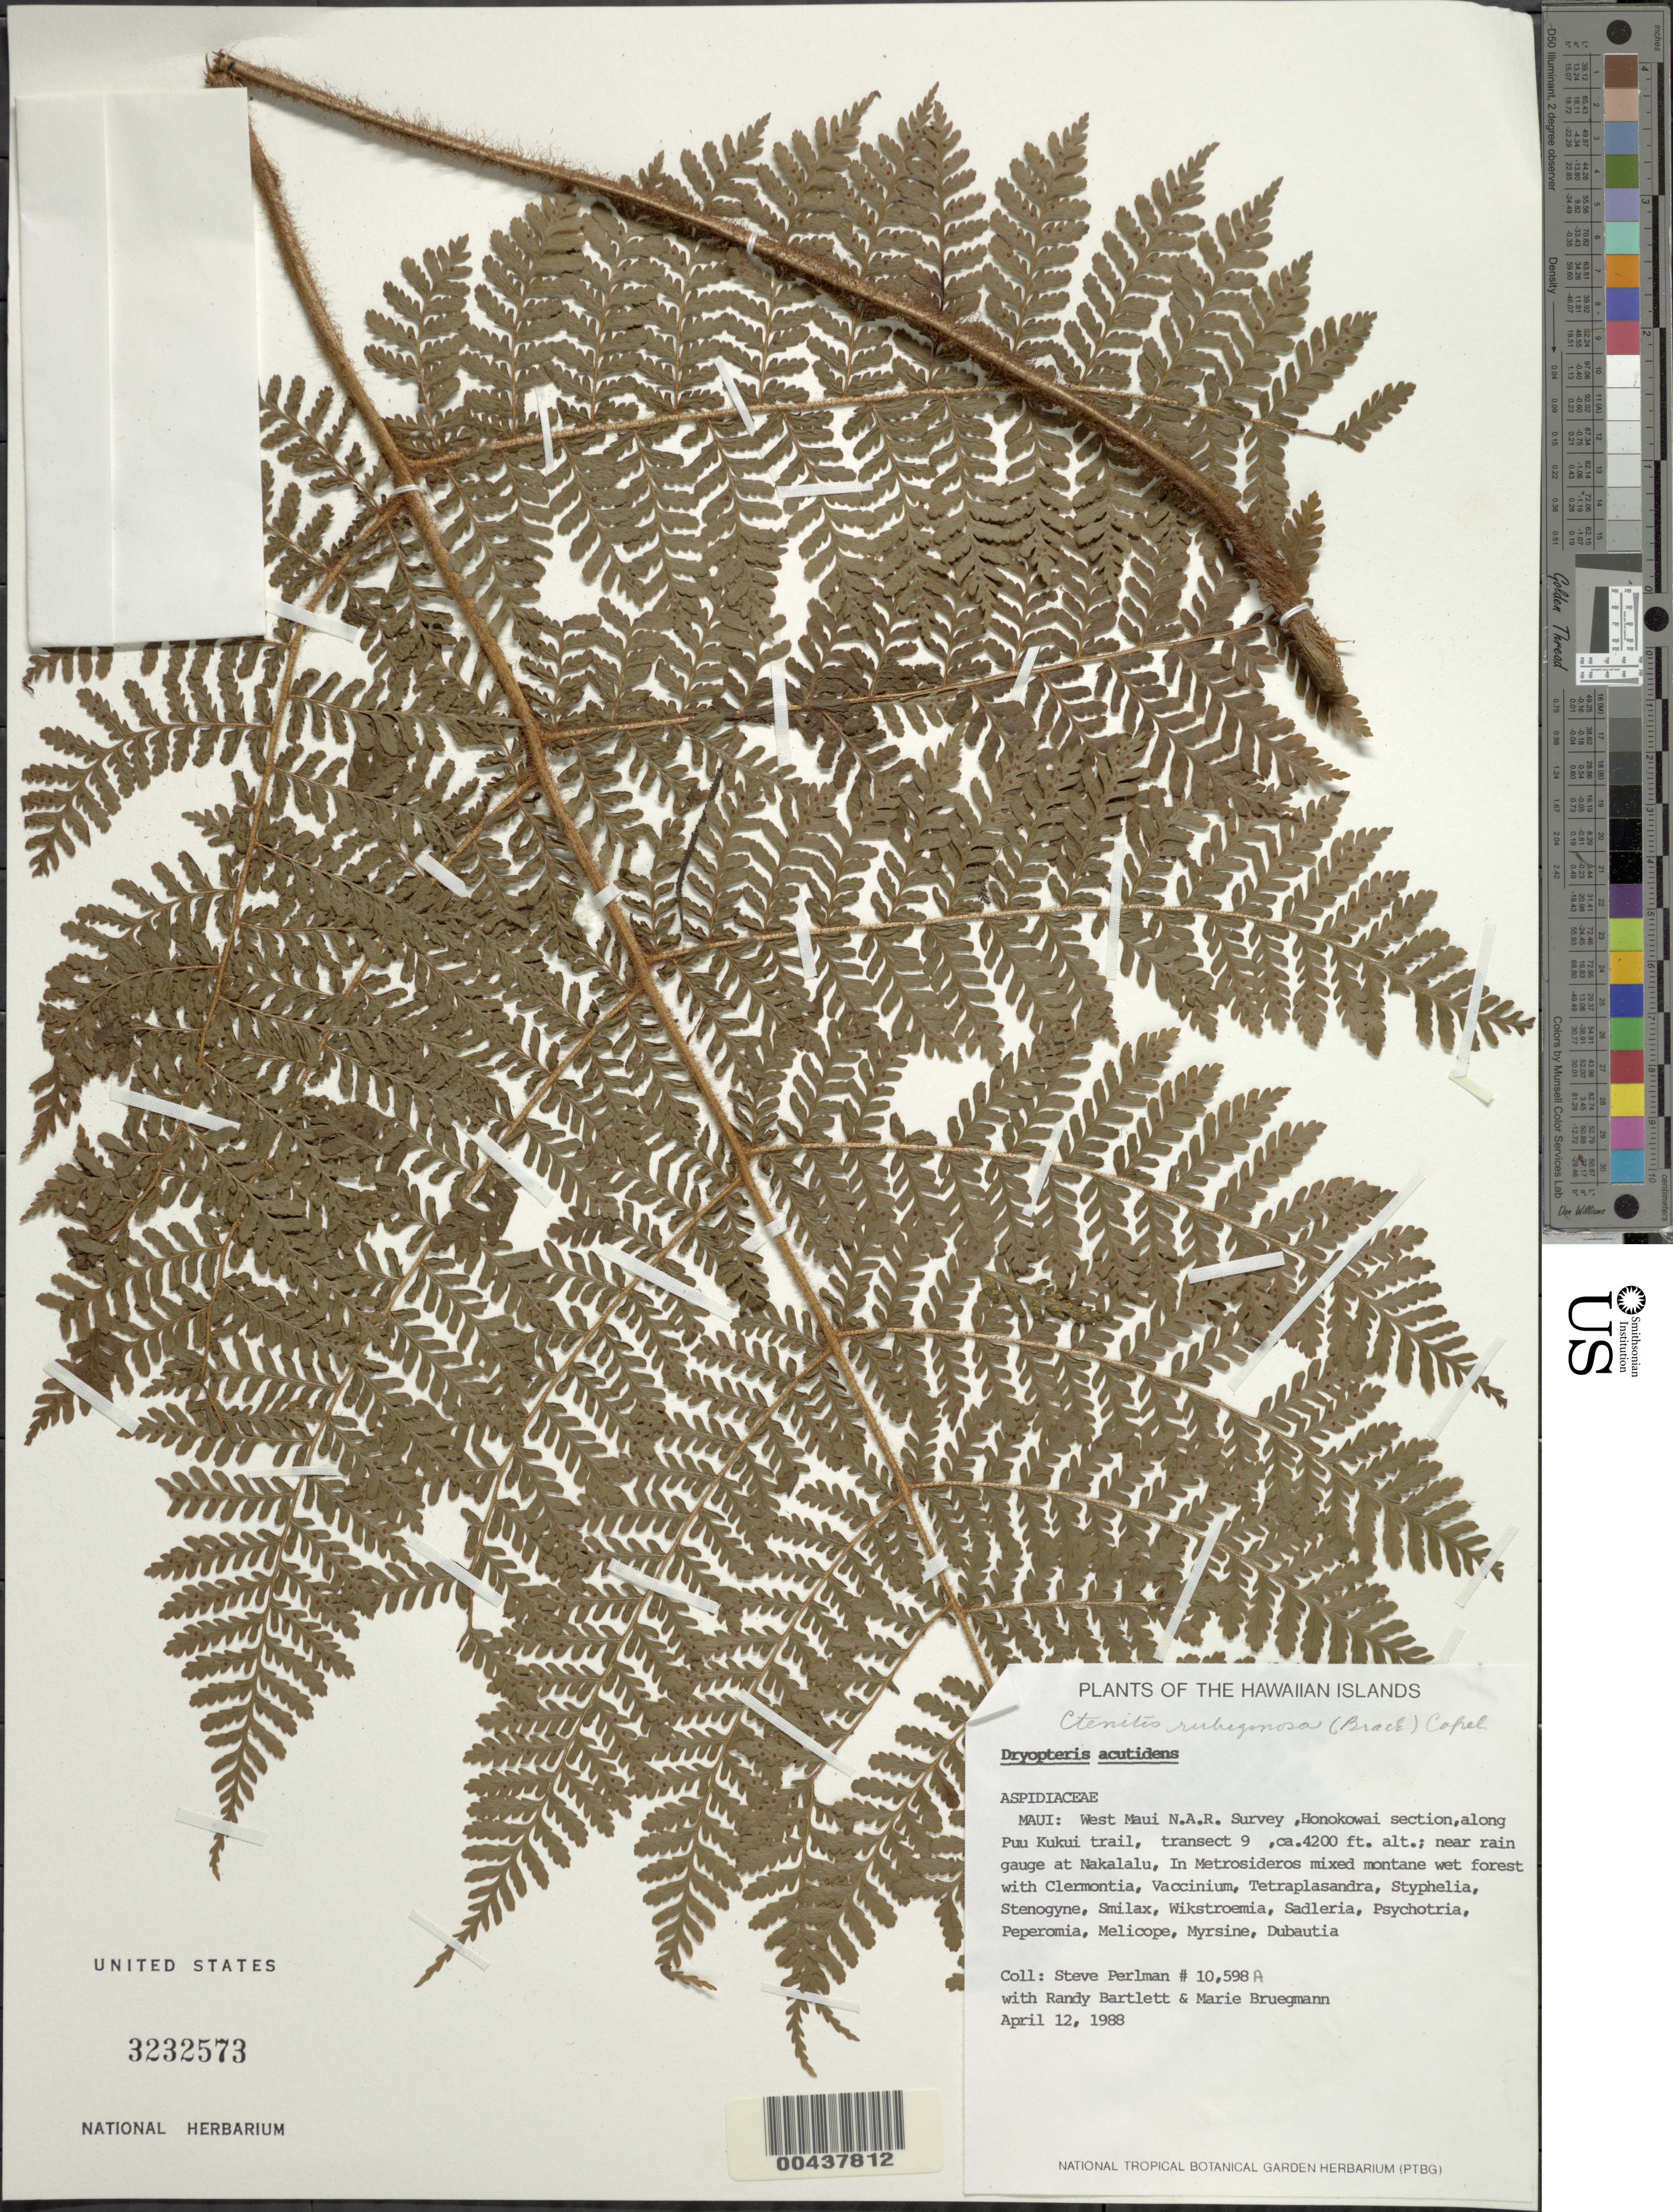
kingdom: Plantae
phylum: Tracheophyta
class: Polypodiopsida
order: Polypodiales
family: Dryopteridaceae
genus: Dryopteris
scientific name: Dryopteris rubiginosa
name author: (Brack.) Kuntze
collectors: S. P. Perlman, R. Bartlet & M. Bruegmann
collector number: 10598a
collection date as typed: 12 Apr 1988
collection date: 1988-04-12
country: United States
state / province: Hawaii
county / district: Maui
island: Maui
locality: W Maui N.A.R. Survey, Honokowai section, along Puu Kukui trail, transect 9; near rain gauge at Nakalalu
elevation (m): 1280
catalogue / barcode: US 3232573